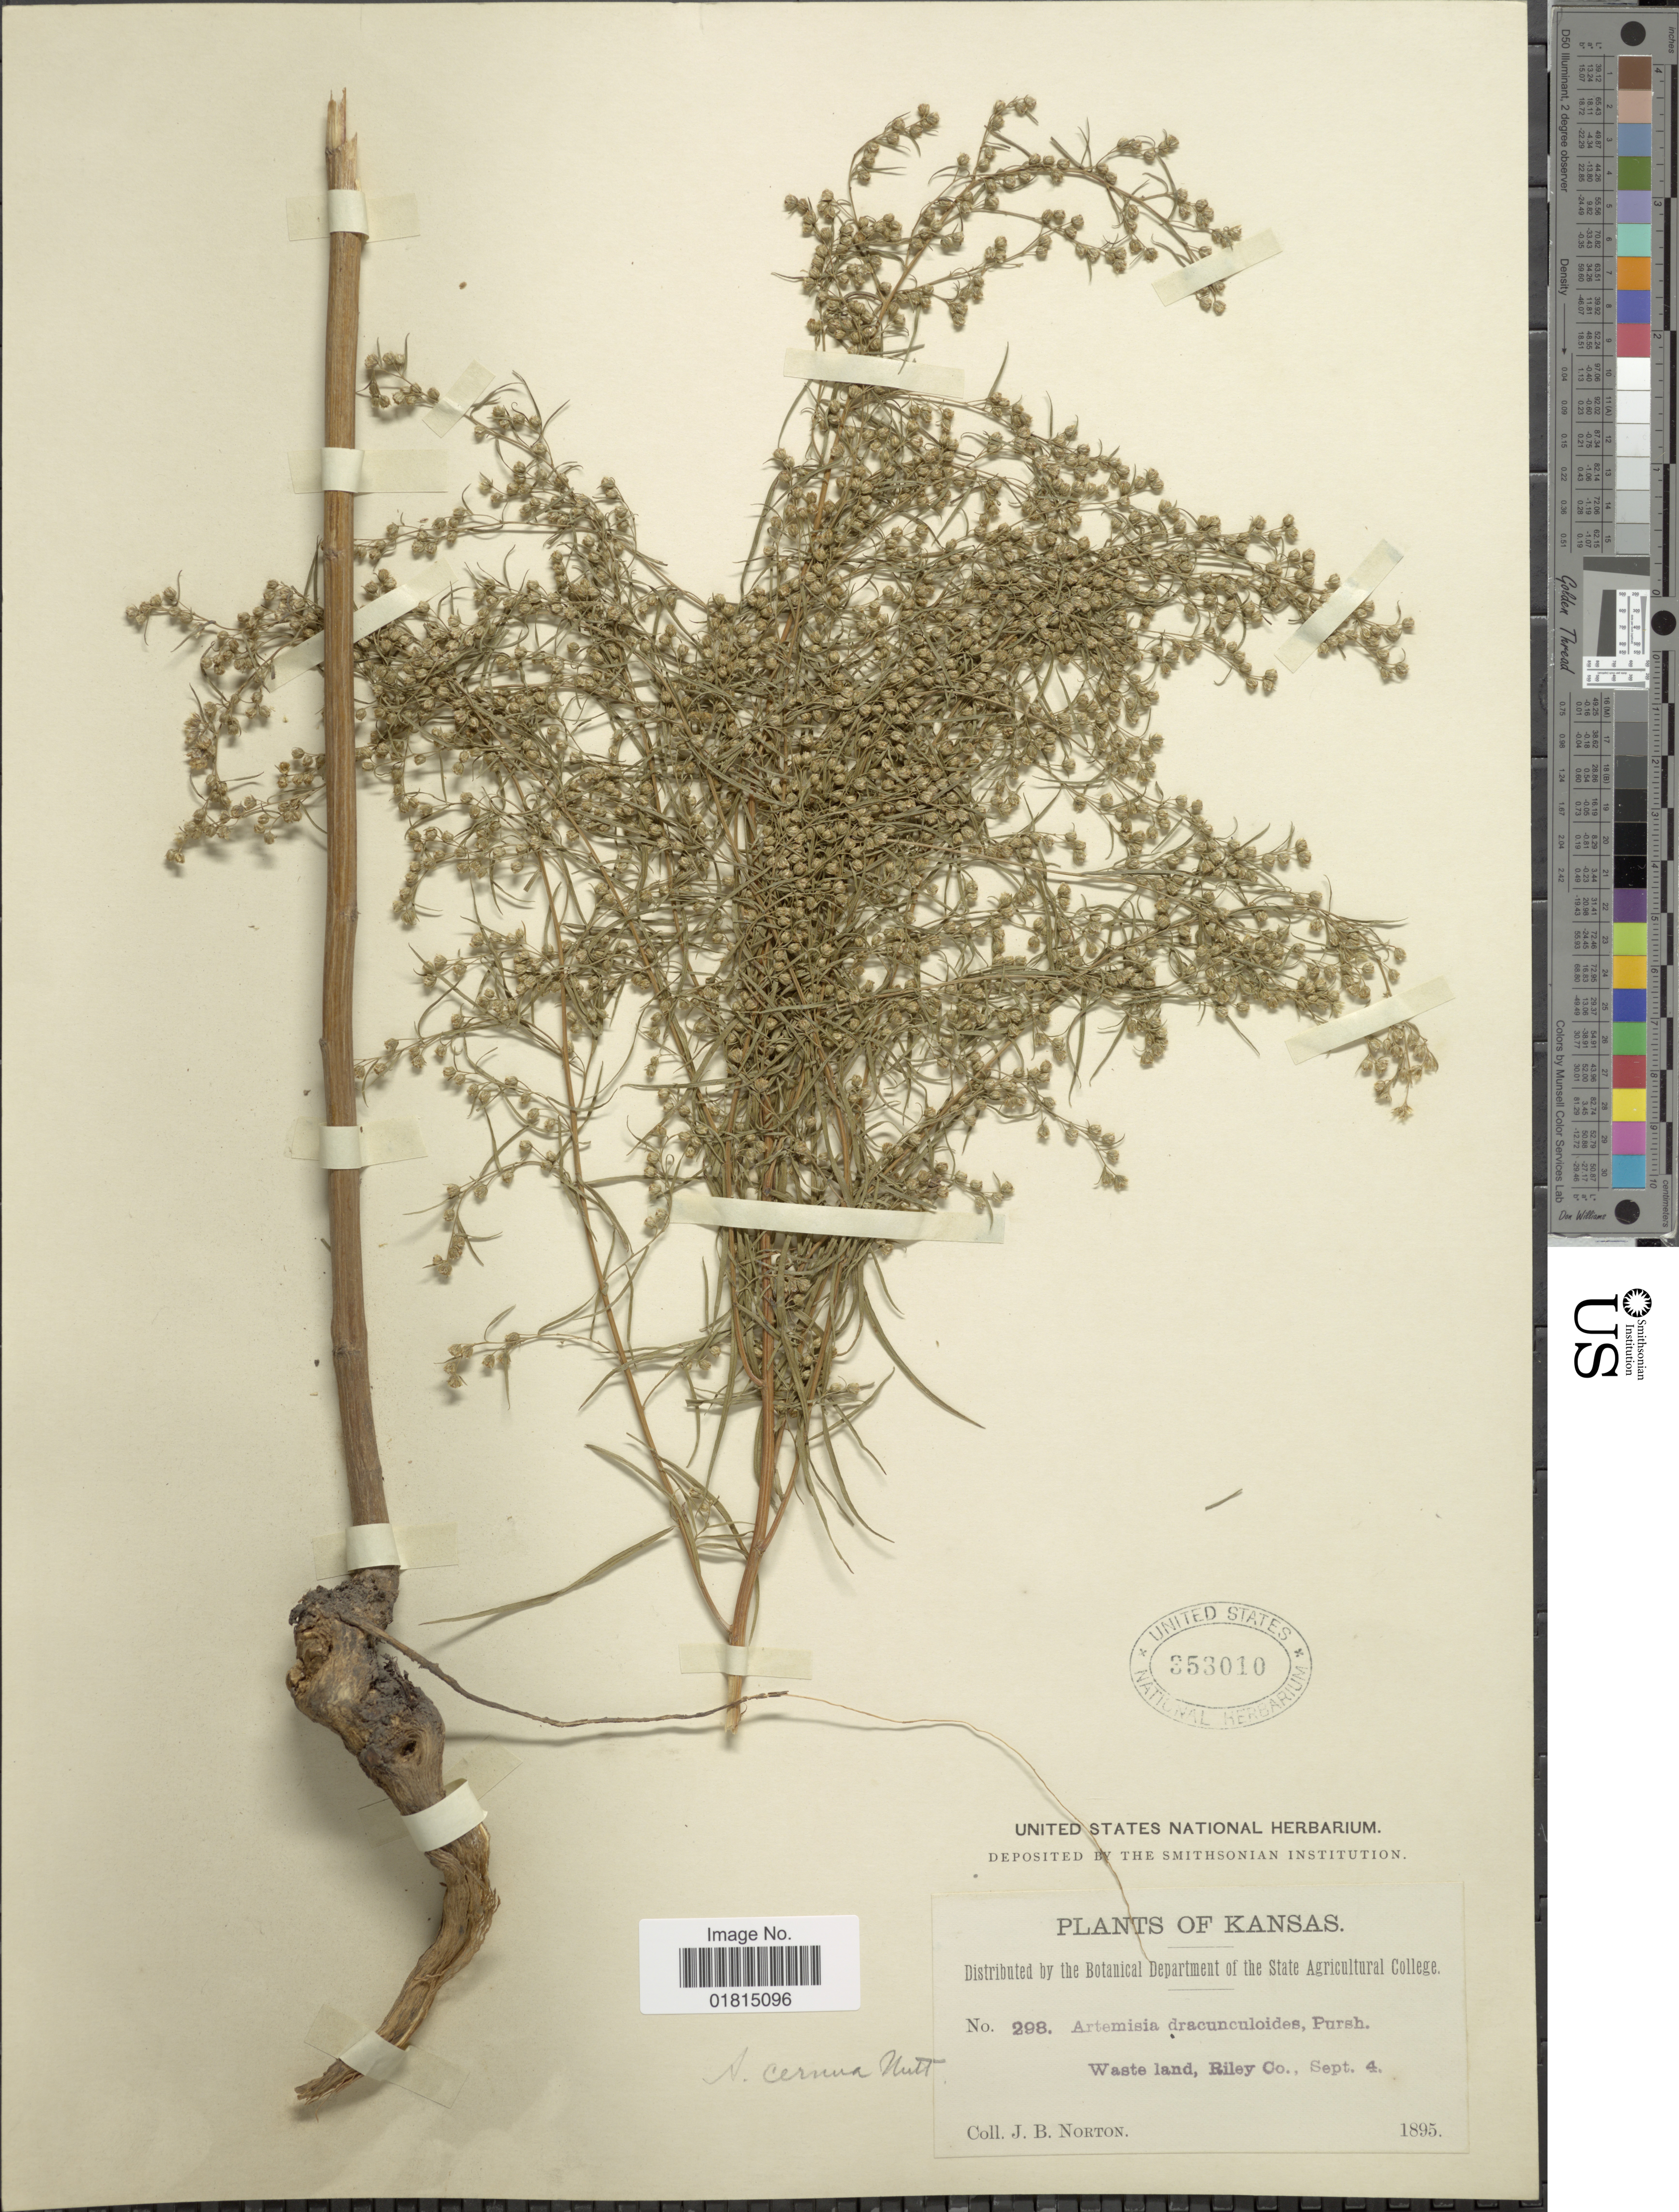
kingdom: Plantae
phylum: Tracheophyta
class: Magnoliopsida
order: Asterales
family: Asteraceae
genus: Artemisia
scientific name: Artemisia cernua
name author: Nutt.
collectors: J. B. Norton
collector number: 298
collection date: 1895-09-04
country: United States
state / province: Kansas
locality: Waste land, Riley Co.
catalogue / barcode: US 353010